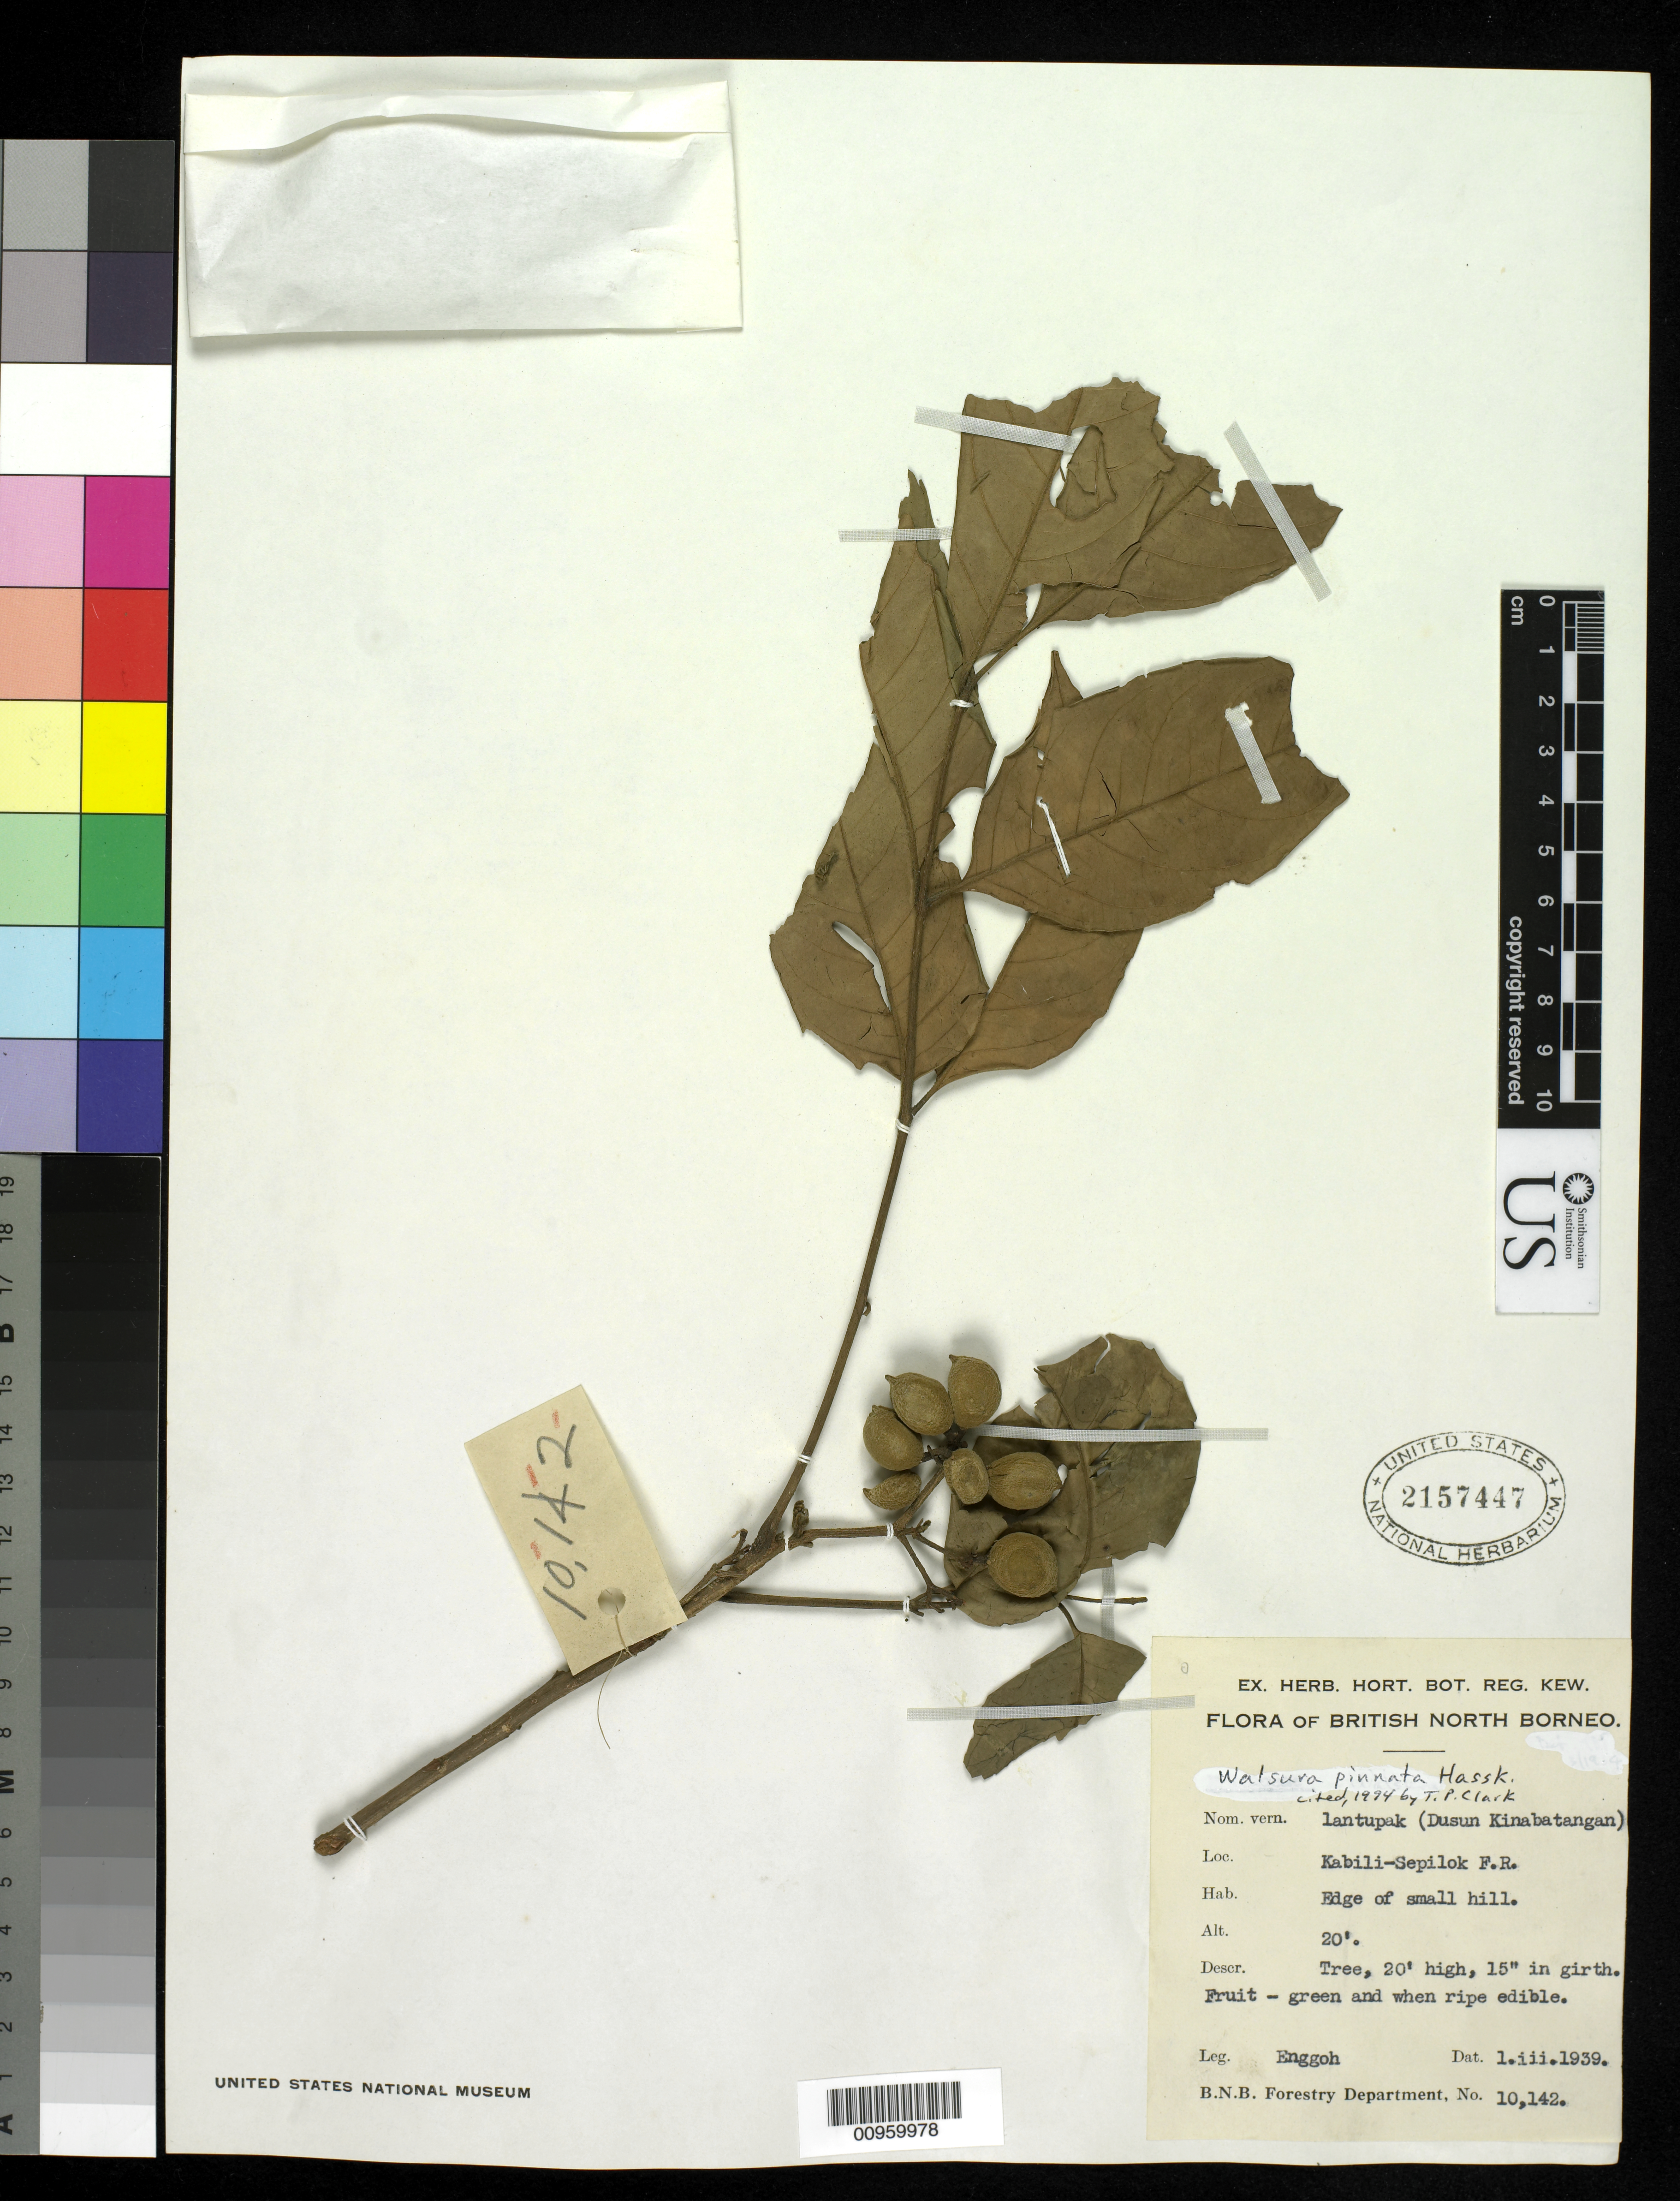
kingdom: Plantae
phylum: Tracheophyta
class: Magnoliopsida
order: Sapindales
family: Meliaceae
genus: Walsura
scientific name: Walsura pinnata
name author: Hassk.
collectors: -. Enggoh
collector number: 10142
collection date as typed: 01 Mar 1939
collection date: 1939-03-01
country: Malaysia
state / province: Sabah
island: Borneo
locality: Kabili-Sepilok F.R.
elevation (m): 6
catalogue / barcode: US 2157447